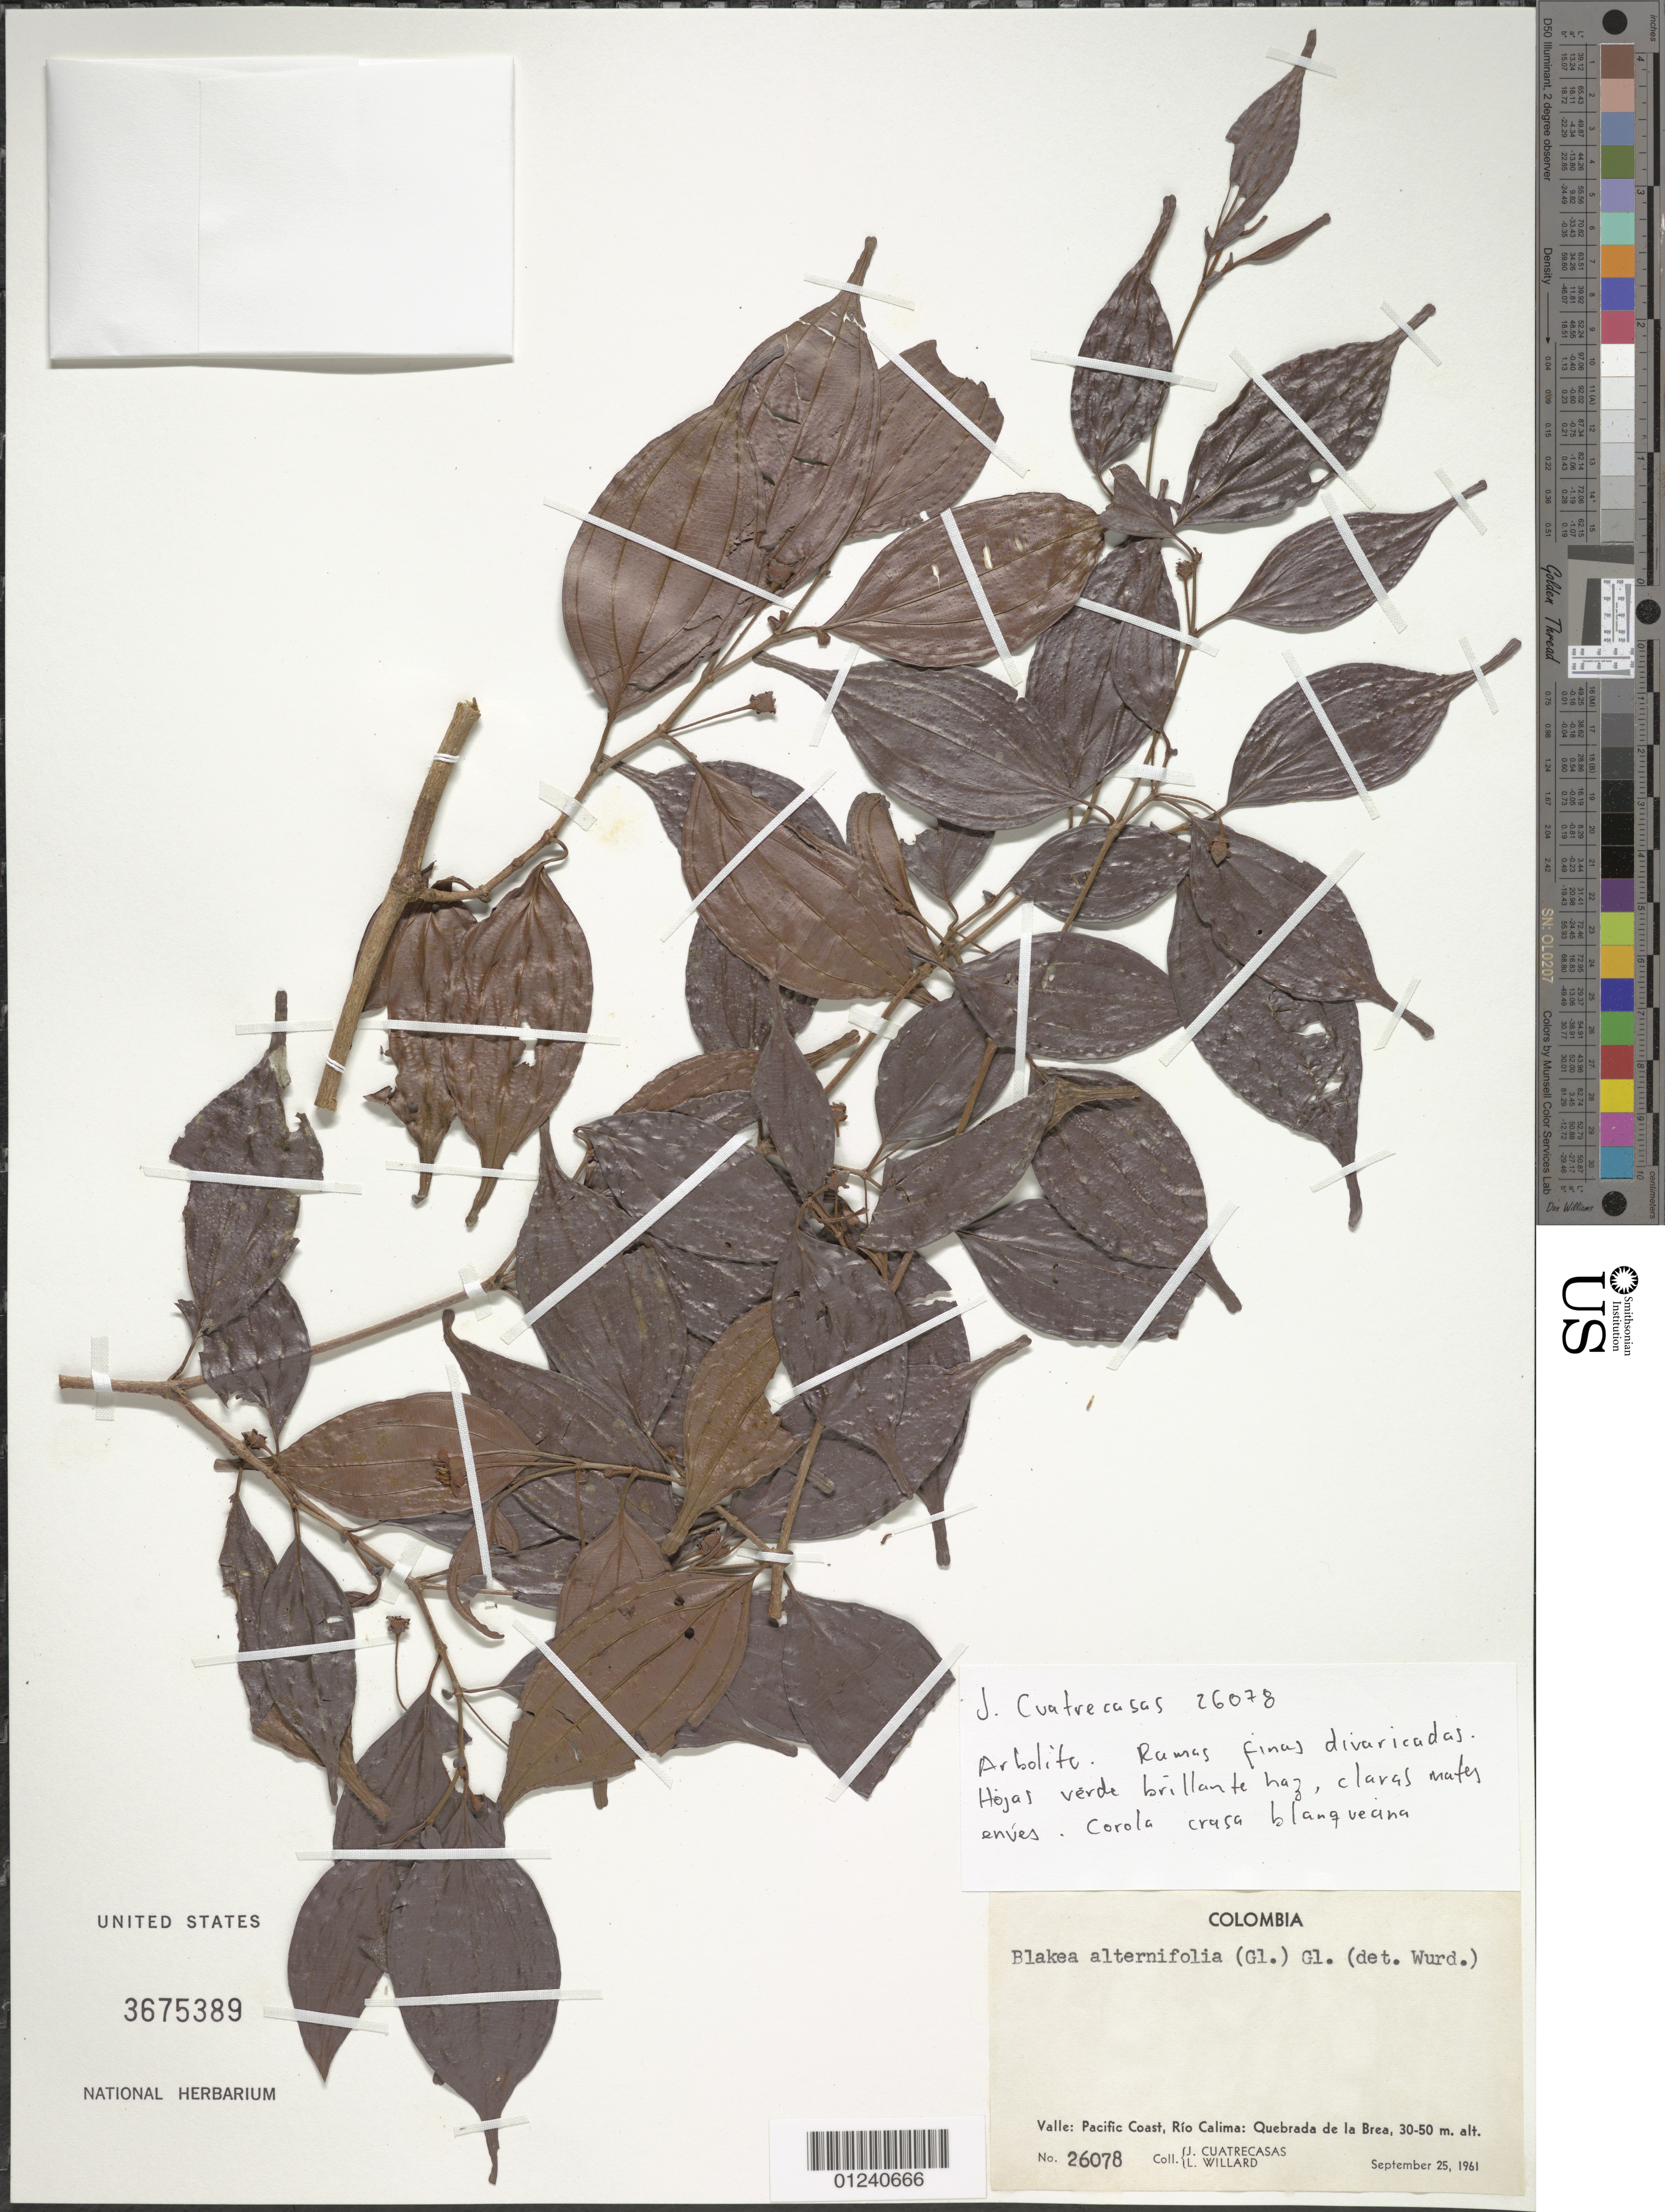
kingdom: Plantae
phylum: Tracheophyta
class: Magnoliopsida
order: Myrtales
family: Melastomataceae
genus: Blakea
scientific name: Blakea alternifolia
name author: Gleason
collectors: J. Cuatrecasas & L. Willard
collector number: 26078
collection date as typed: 25 Sep 1961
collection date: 1961-09-25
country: Colombia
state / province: Valle del Cauca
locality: Pacific Coast, Rio Calima: Quebrada de la Brea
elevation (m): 30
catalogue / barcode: US 3675389